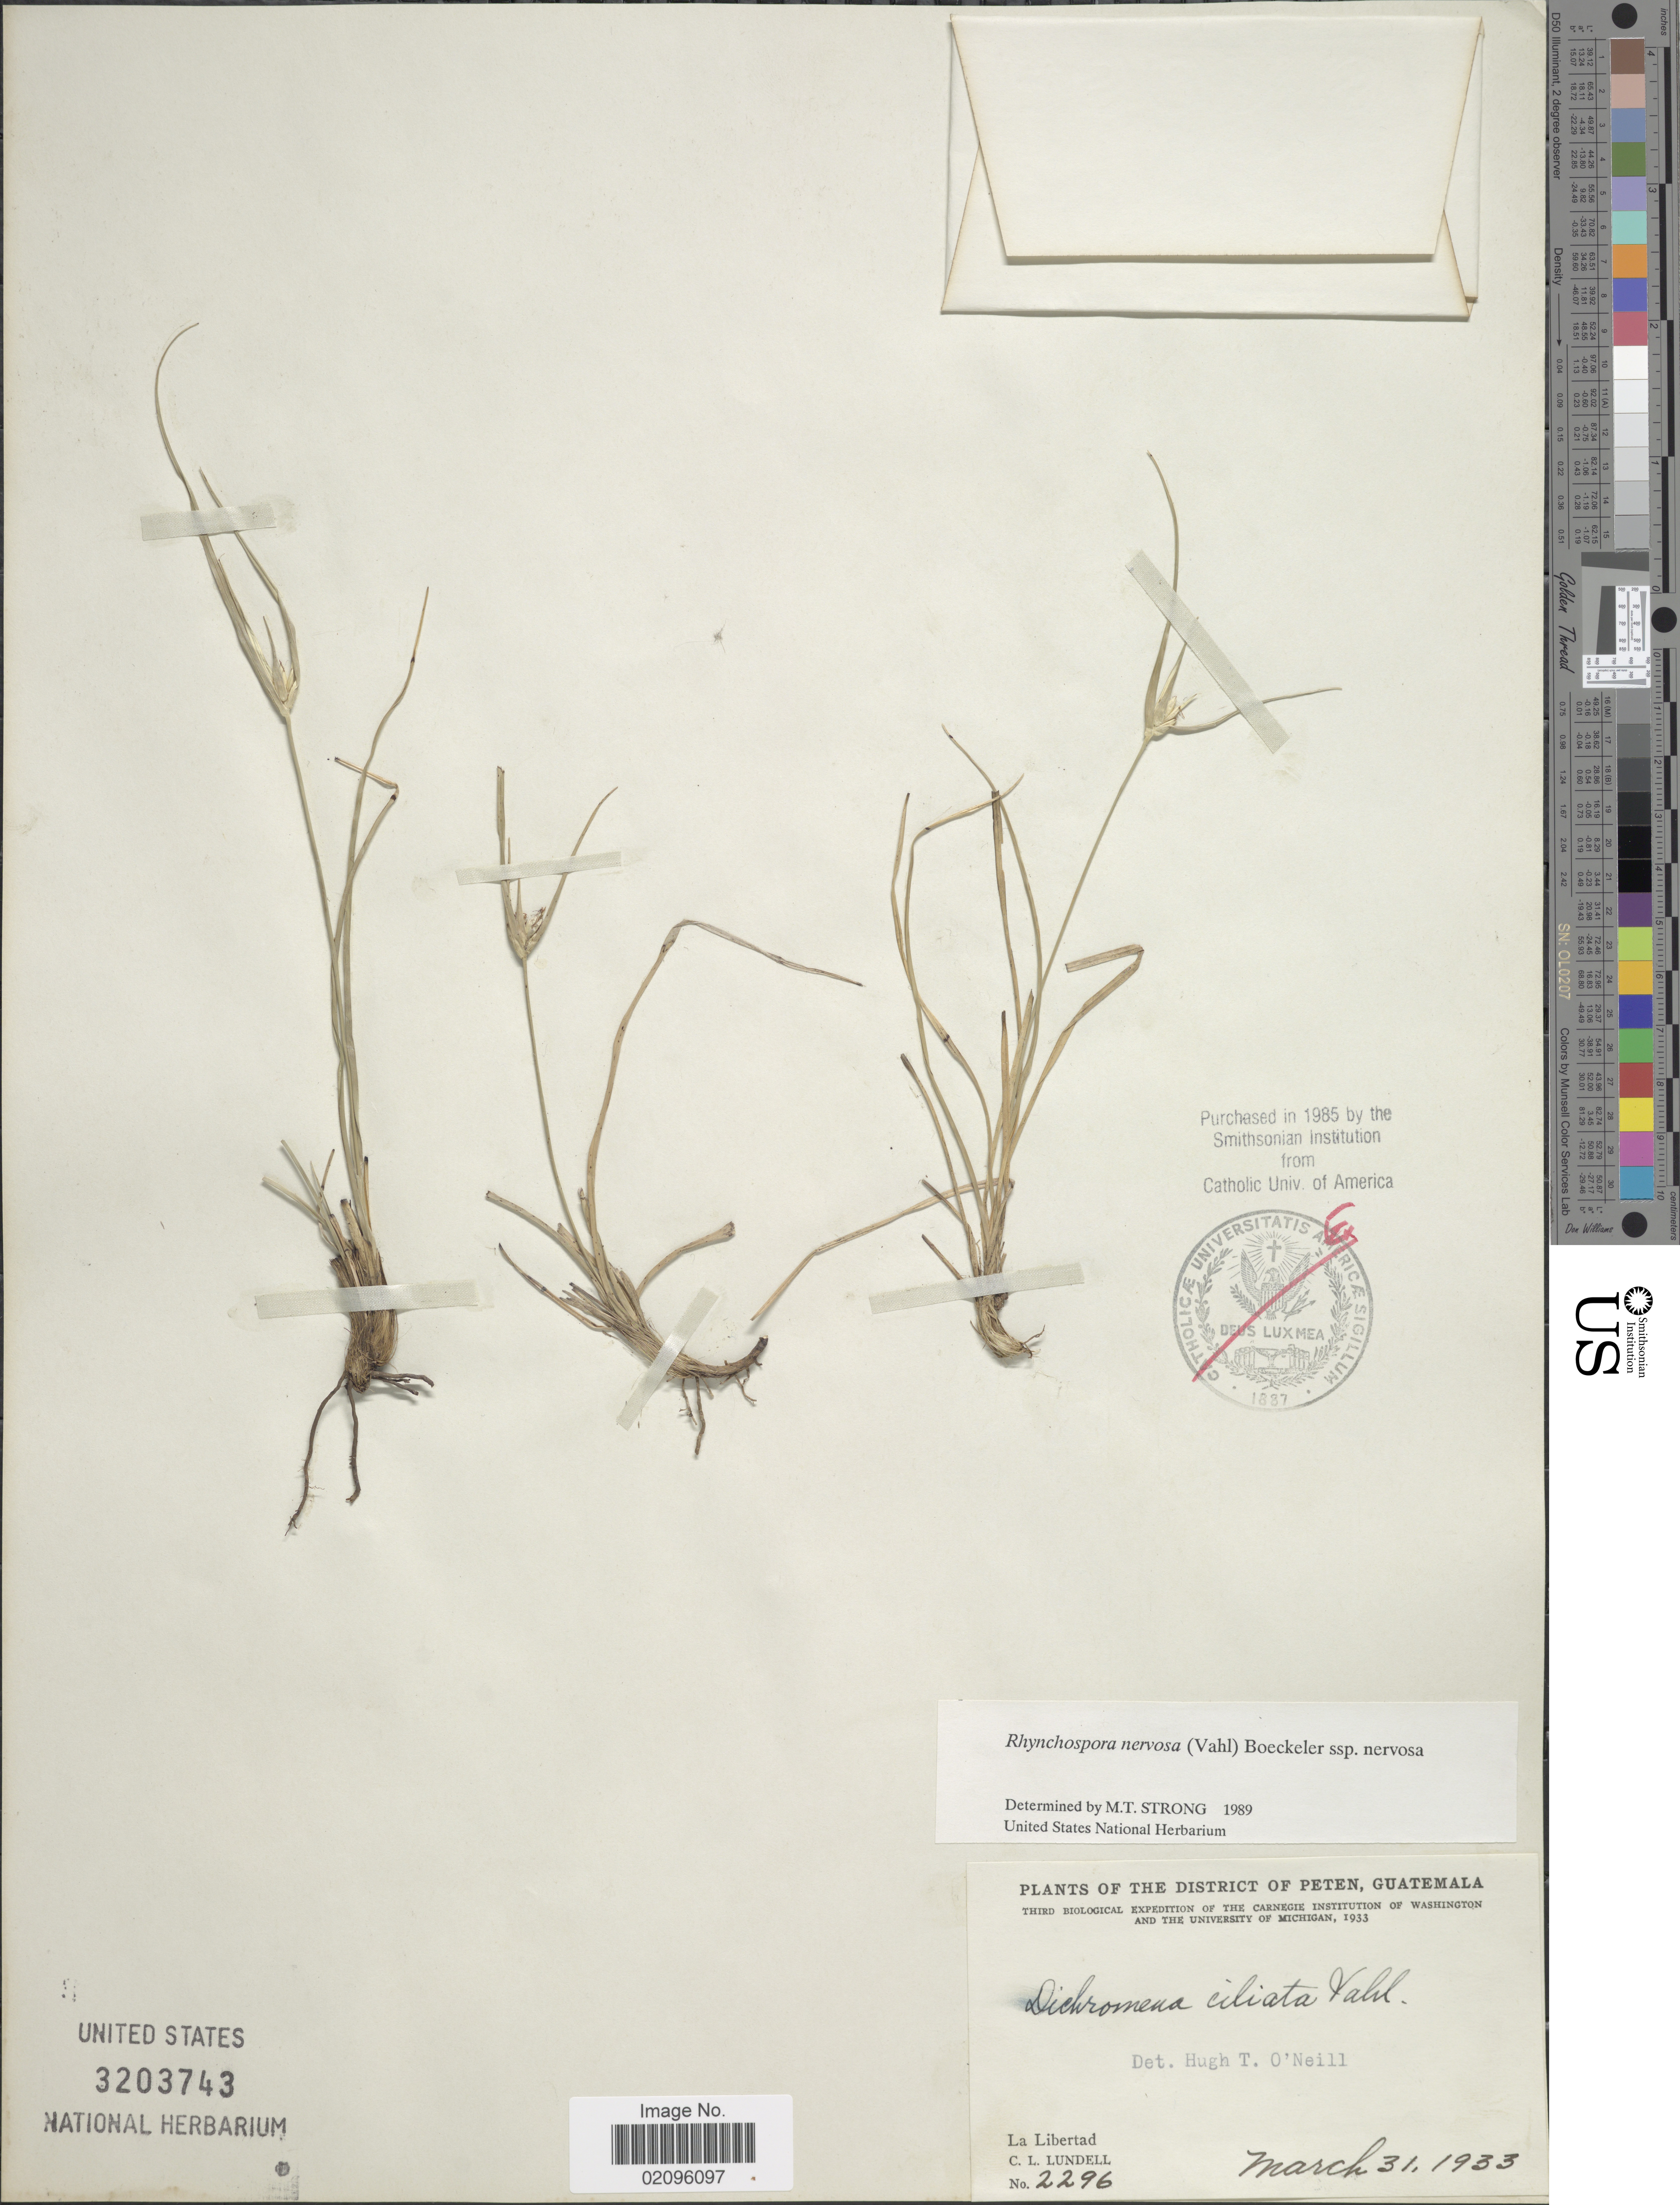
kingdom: Plantae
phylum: Tracheophyta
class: Liliopsida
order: Poales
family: Cyperaceae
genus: Rhynchospora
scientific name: Rhynchospora nervosa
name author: (Vahl) Boeckeler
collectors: C. L. Lundell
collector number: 2296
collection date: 1933-03-31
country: Guatemala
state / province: El Petén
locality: The District of Peten, La Libertad.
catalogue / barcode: US 3203743